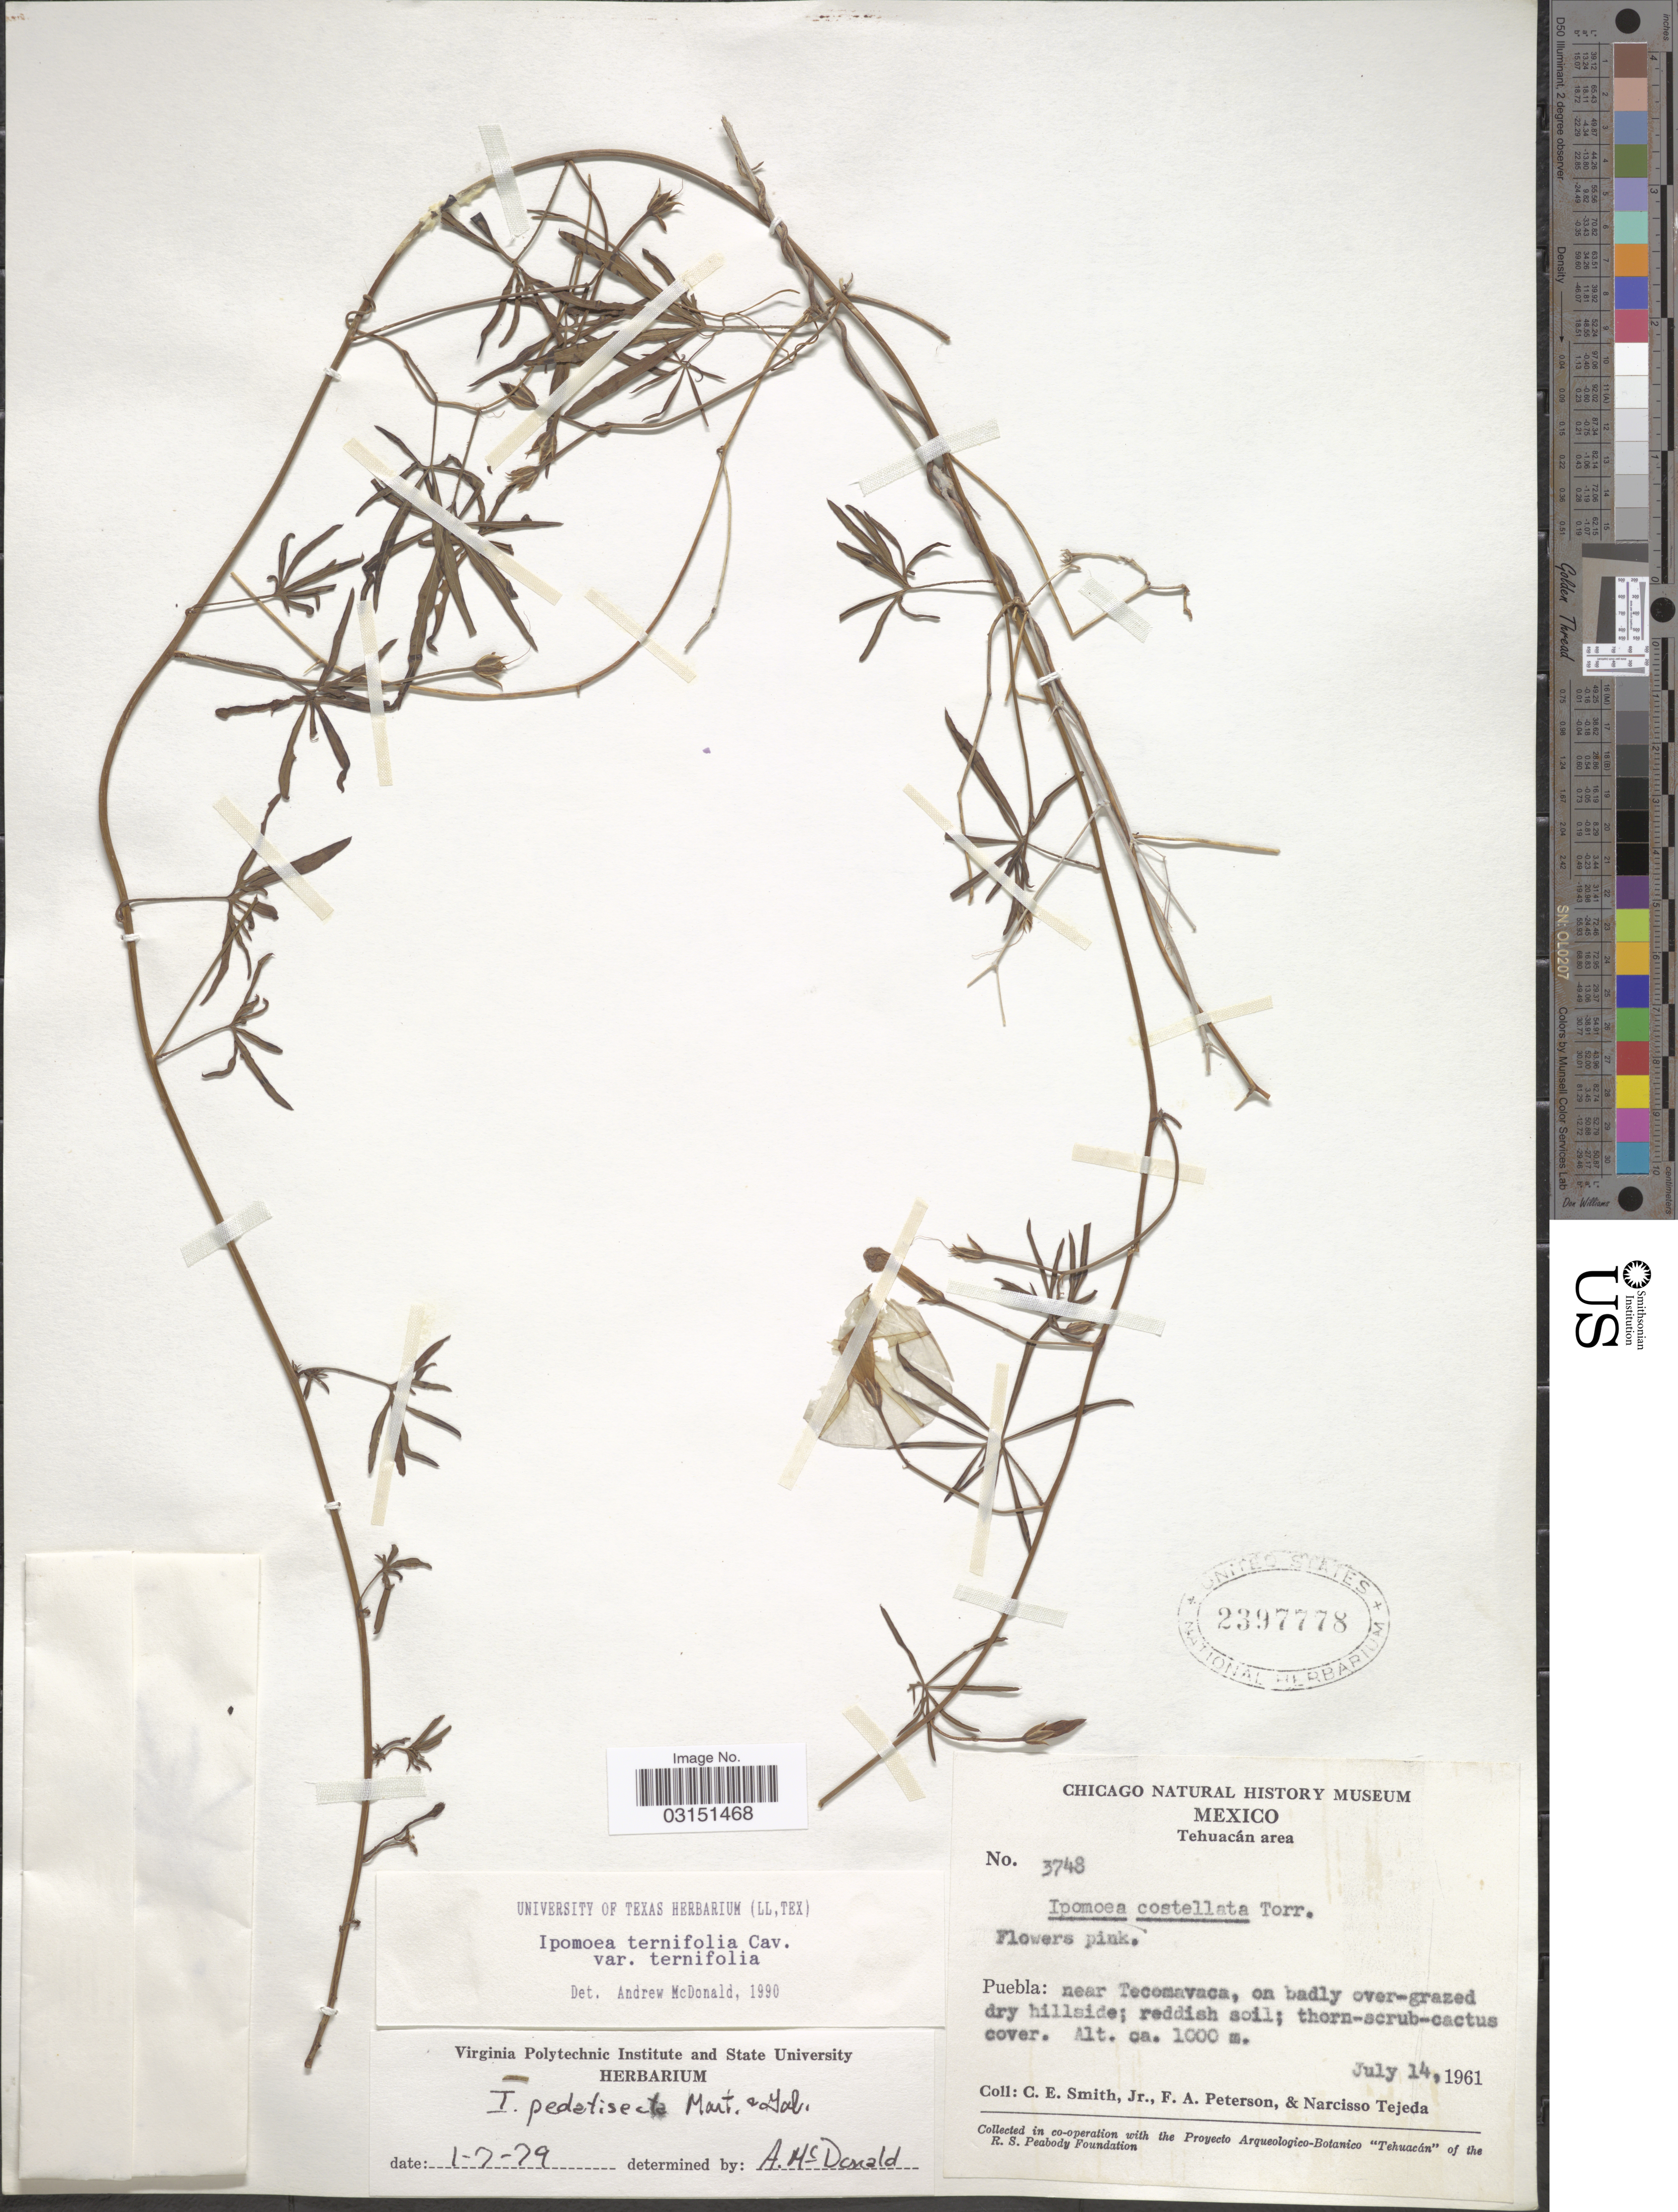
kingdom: Plantae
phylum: Tracheophyta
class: Magnoliopsida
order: Solanales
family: Convolvulaceae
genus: Ipomoea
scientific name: Ipomoea ternifolia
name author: Cav.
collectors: C. E. Smith Jr., F. A. Peterson & N. Tejeda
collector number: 3748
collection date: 1961-07-14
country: Mexico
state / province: Puebla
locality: Tehuacán area. Near Tecomavaca.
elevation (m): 1000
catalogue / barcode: US 2397778